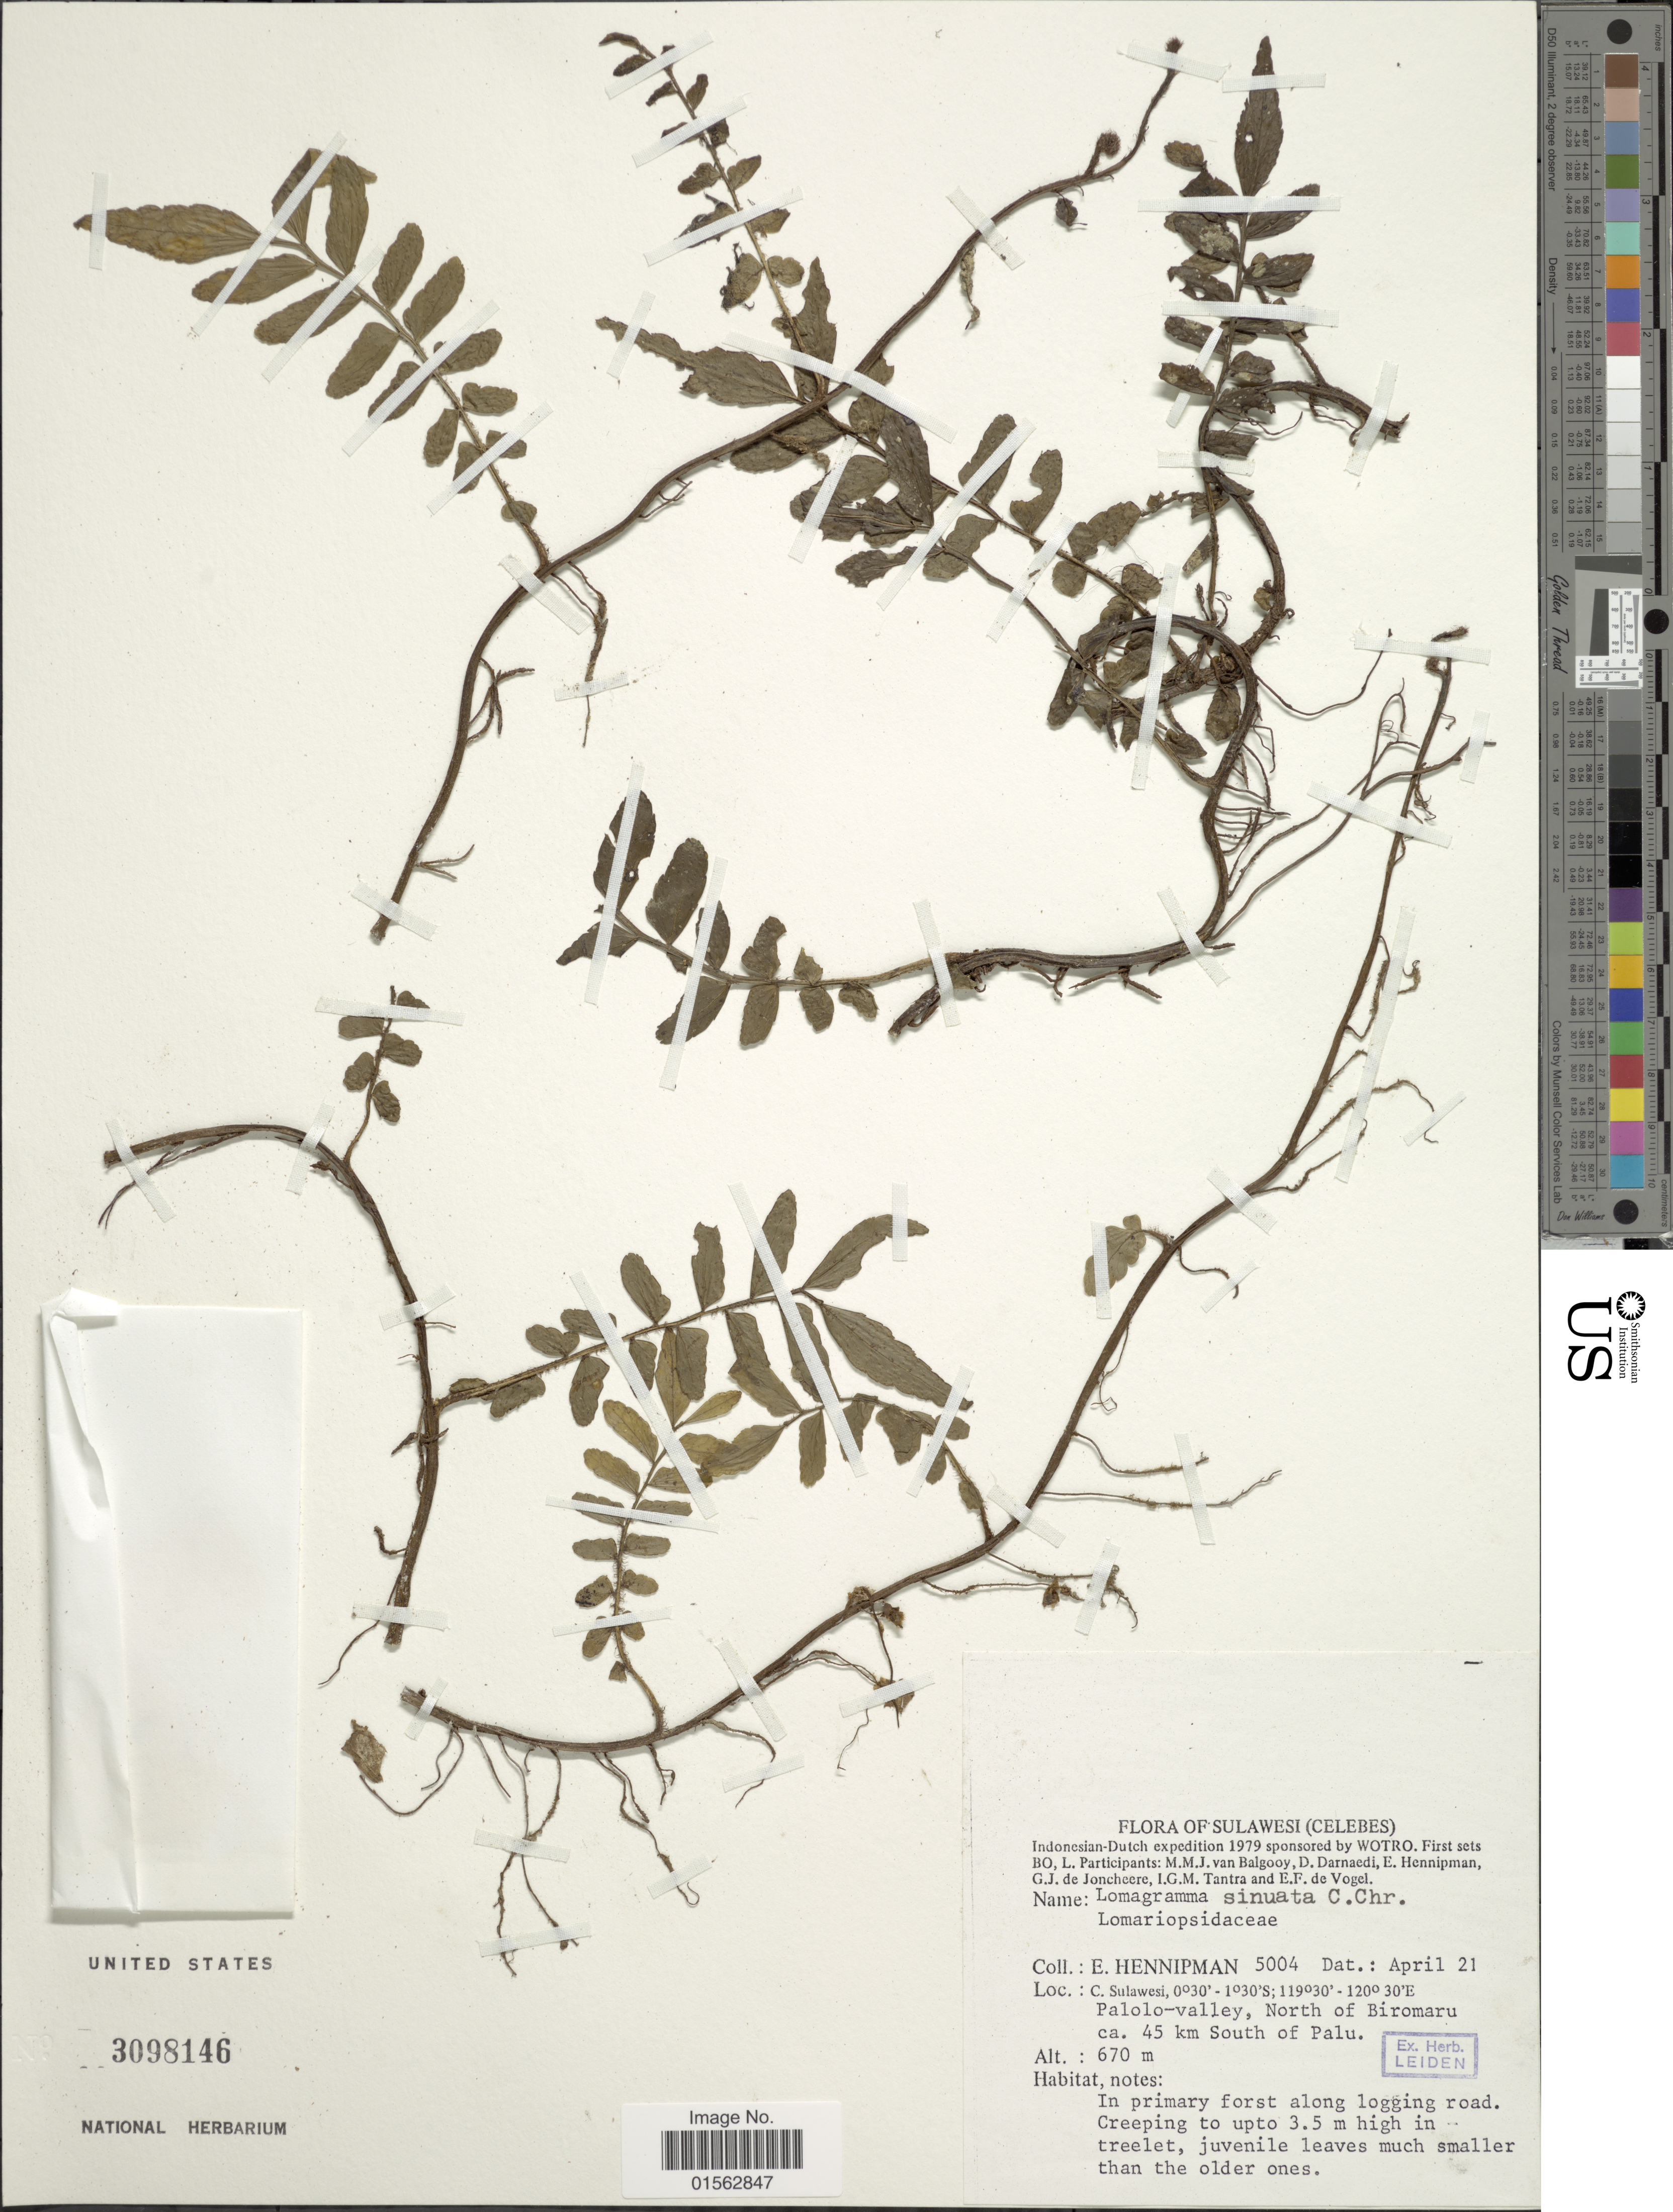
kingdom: Plantae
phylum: Tracheophyta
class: Polypodiopsida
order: Polypodiales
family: Dryopteridaceae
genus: Lomagramma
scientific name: Lomagramma sinuata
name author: C. Chr.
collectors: E. Hennipman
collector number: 5004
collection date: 1979-04-21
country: Indonesia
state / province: Sulawesi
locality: Sulawesi (Celebes), C. Sulawesi, Palolo-valley, North of Biromaru, ca. 45 km South of Palu, in primary forest along logging road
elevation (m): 670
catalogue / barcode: US 3098146